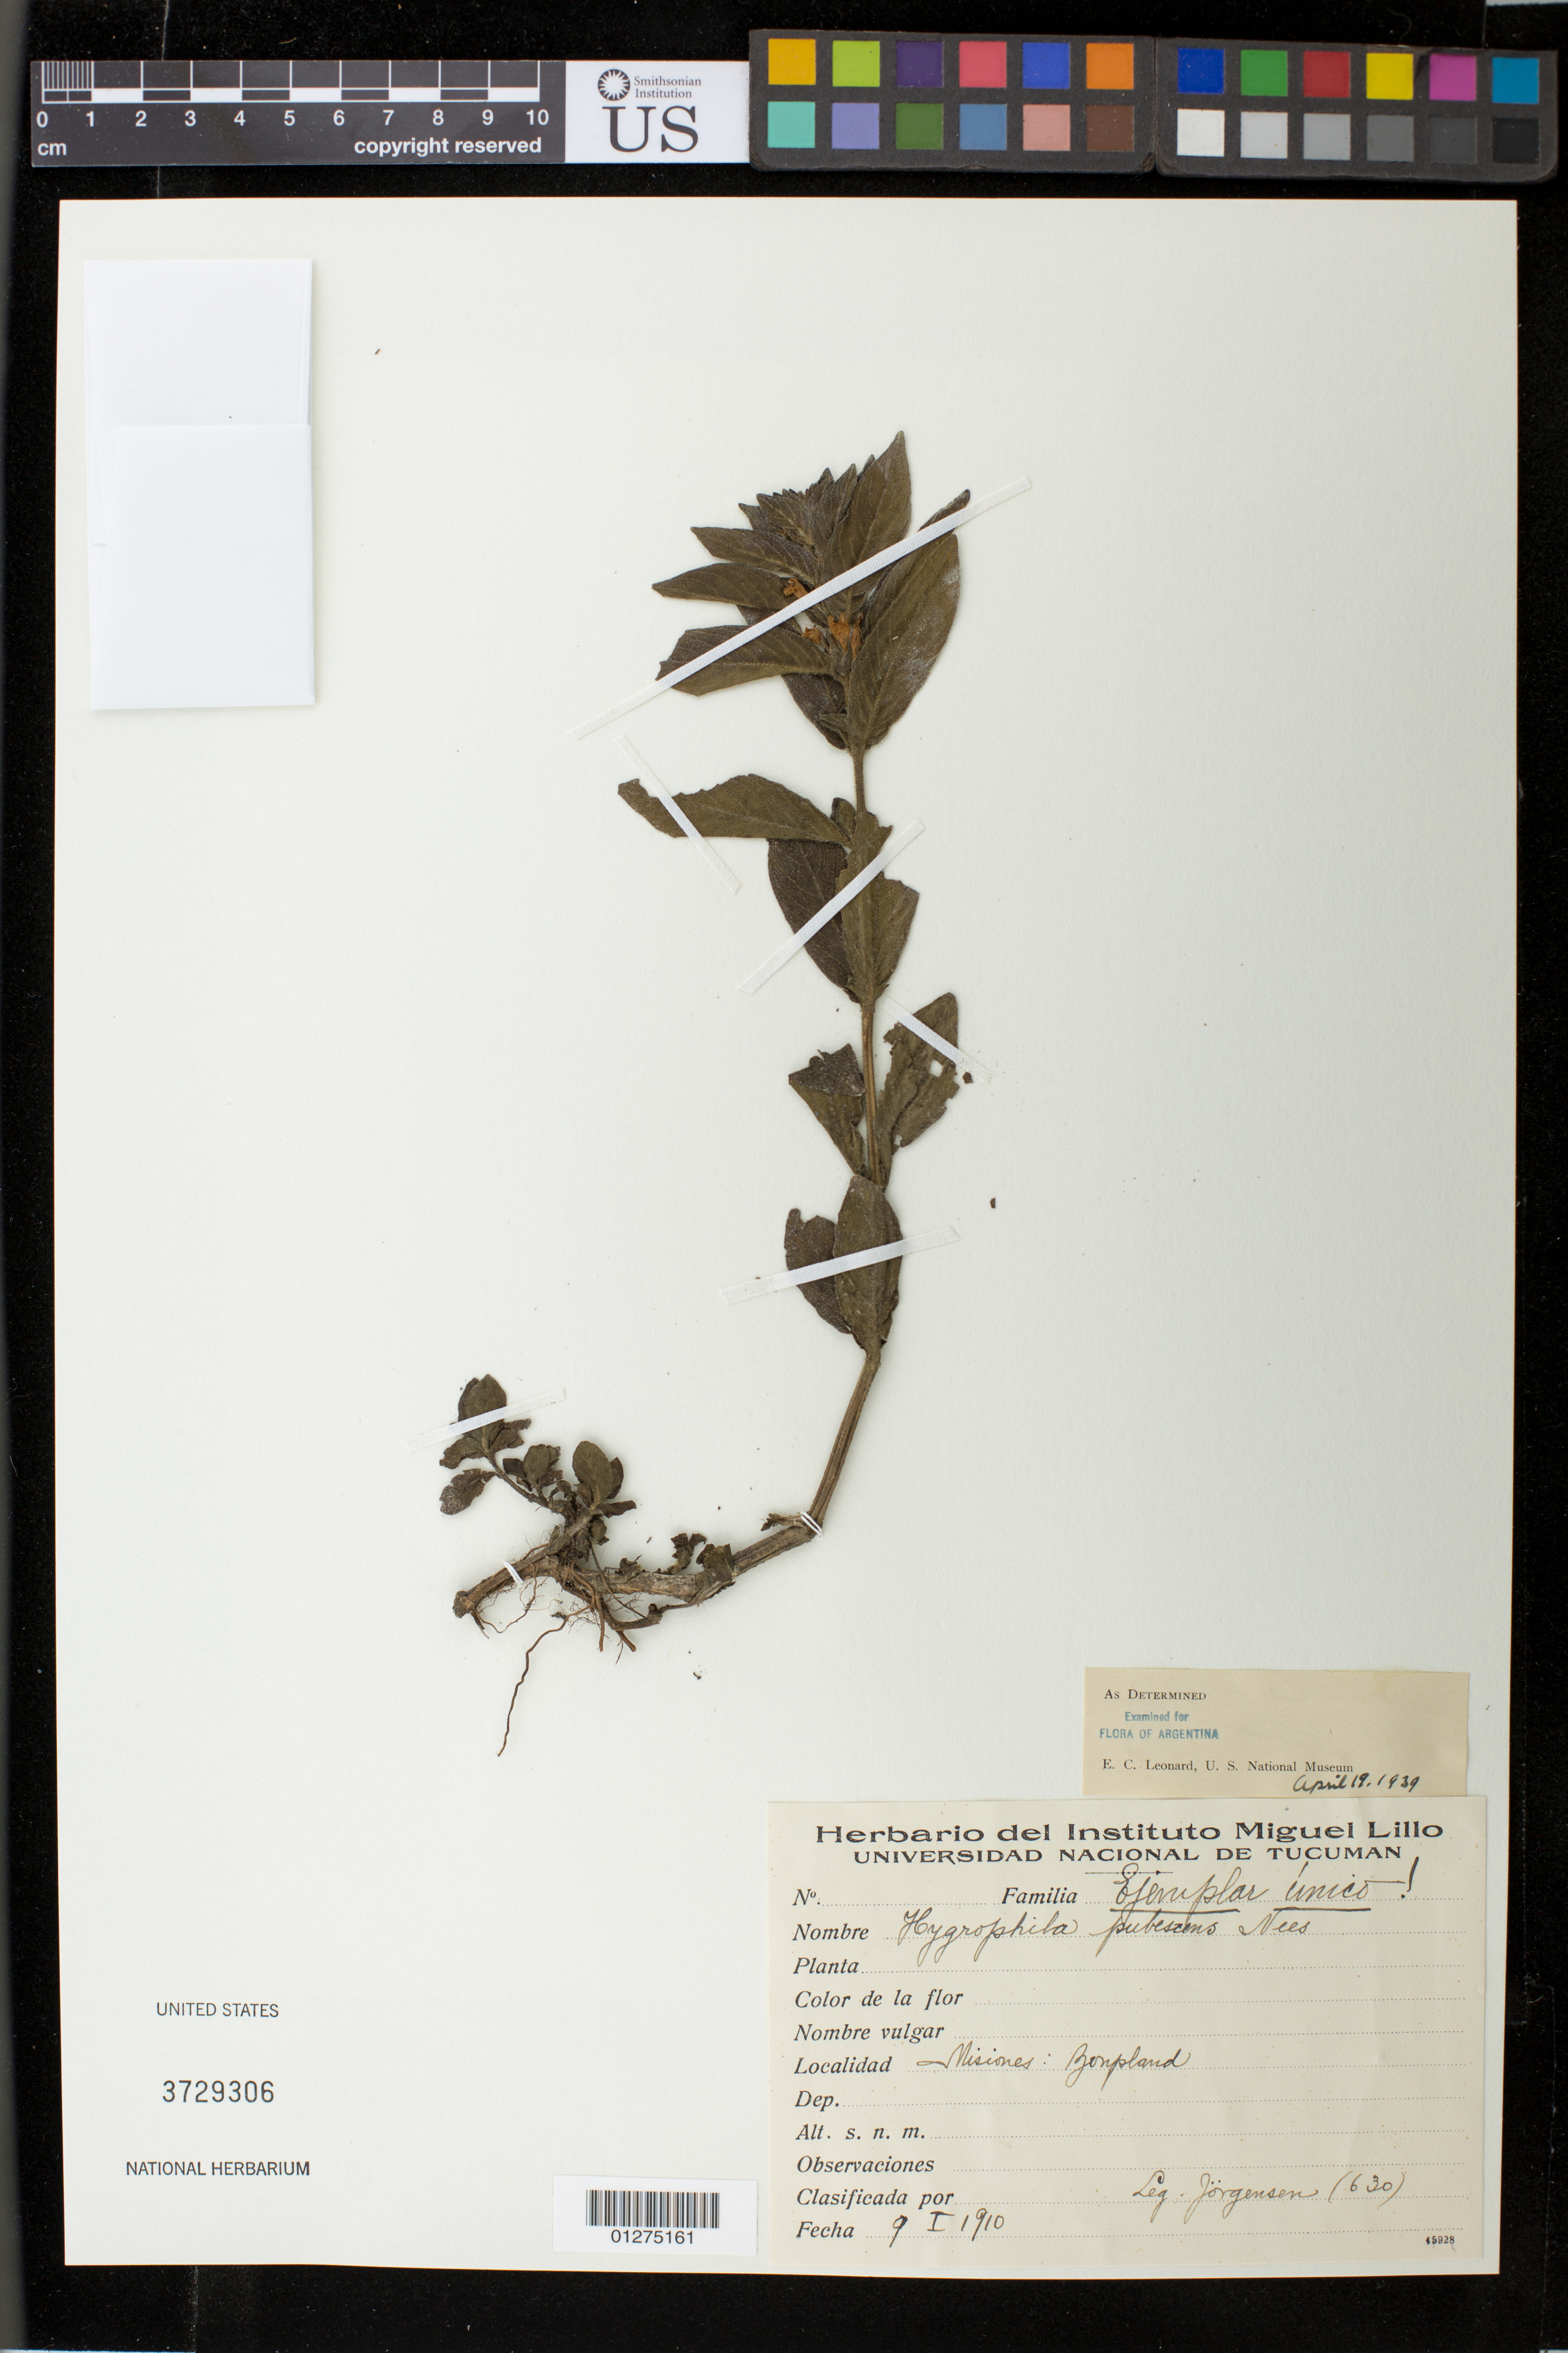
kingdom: Plantae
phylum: Tracheophyta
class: Magnoliopsida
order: Lamiales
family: Acanthaceae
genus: Hygrophila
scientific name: Hygrophila pubescens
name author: Nees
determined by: Leonard, Emery C., (US)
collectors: Jorgensen, --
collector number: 630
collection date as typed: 9-I-1910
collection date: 1910-01-09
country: Argentina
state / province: Misiones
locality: Misiones: Bonpland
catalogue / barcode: US 3729306